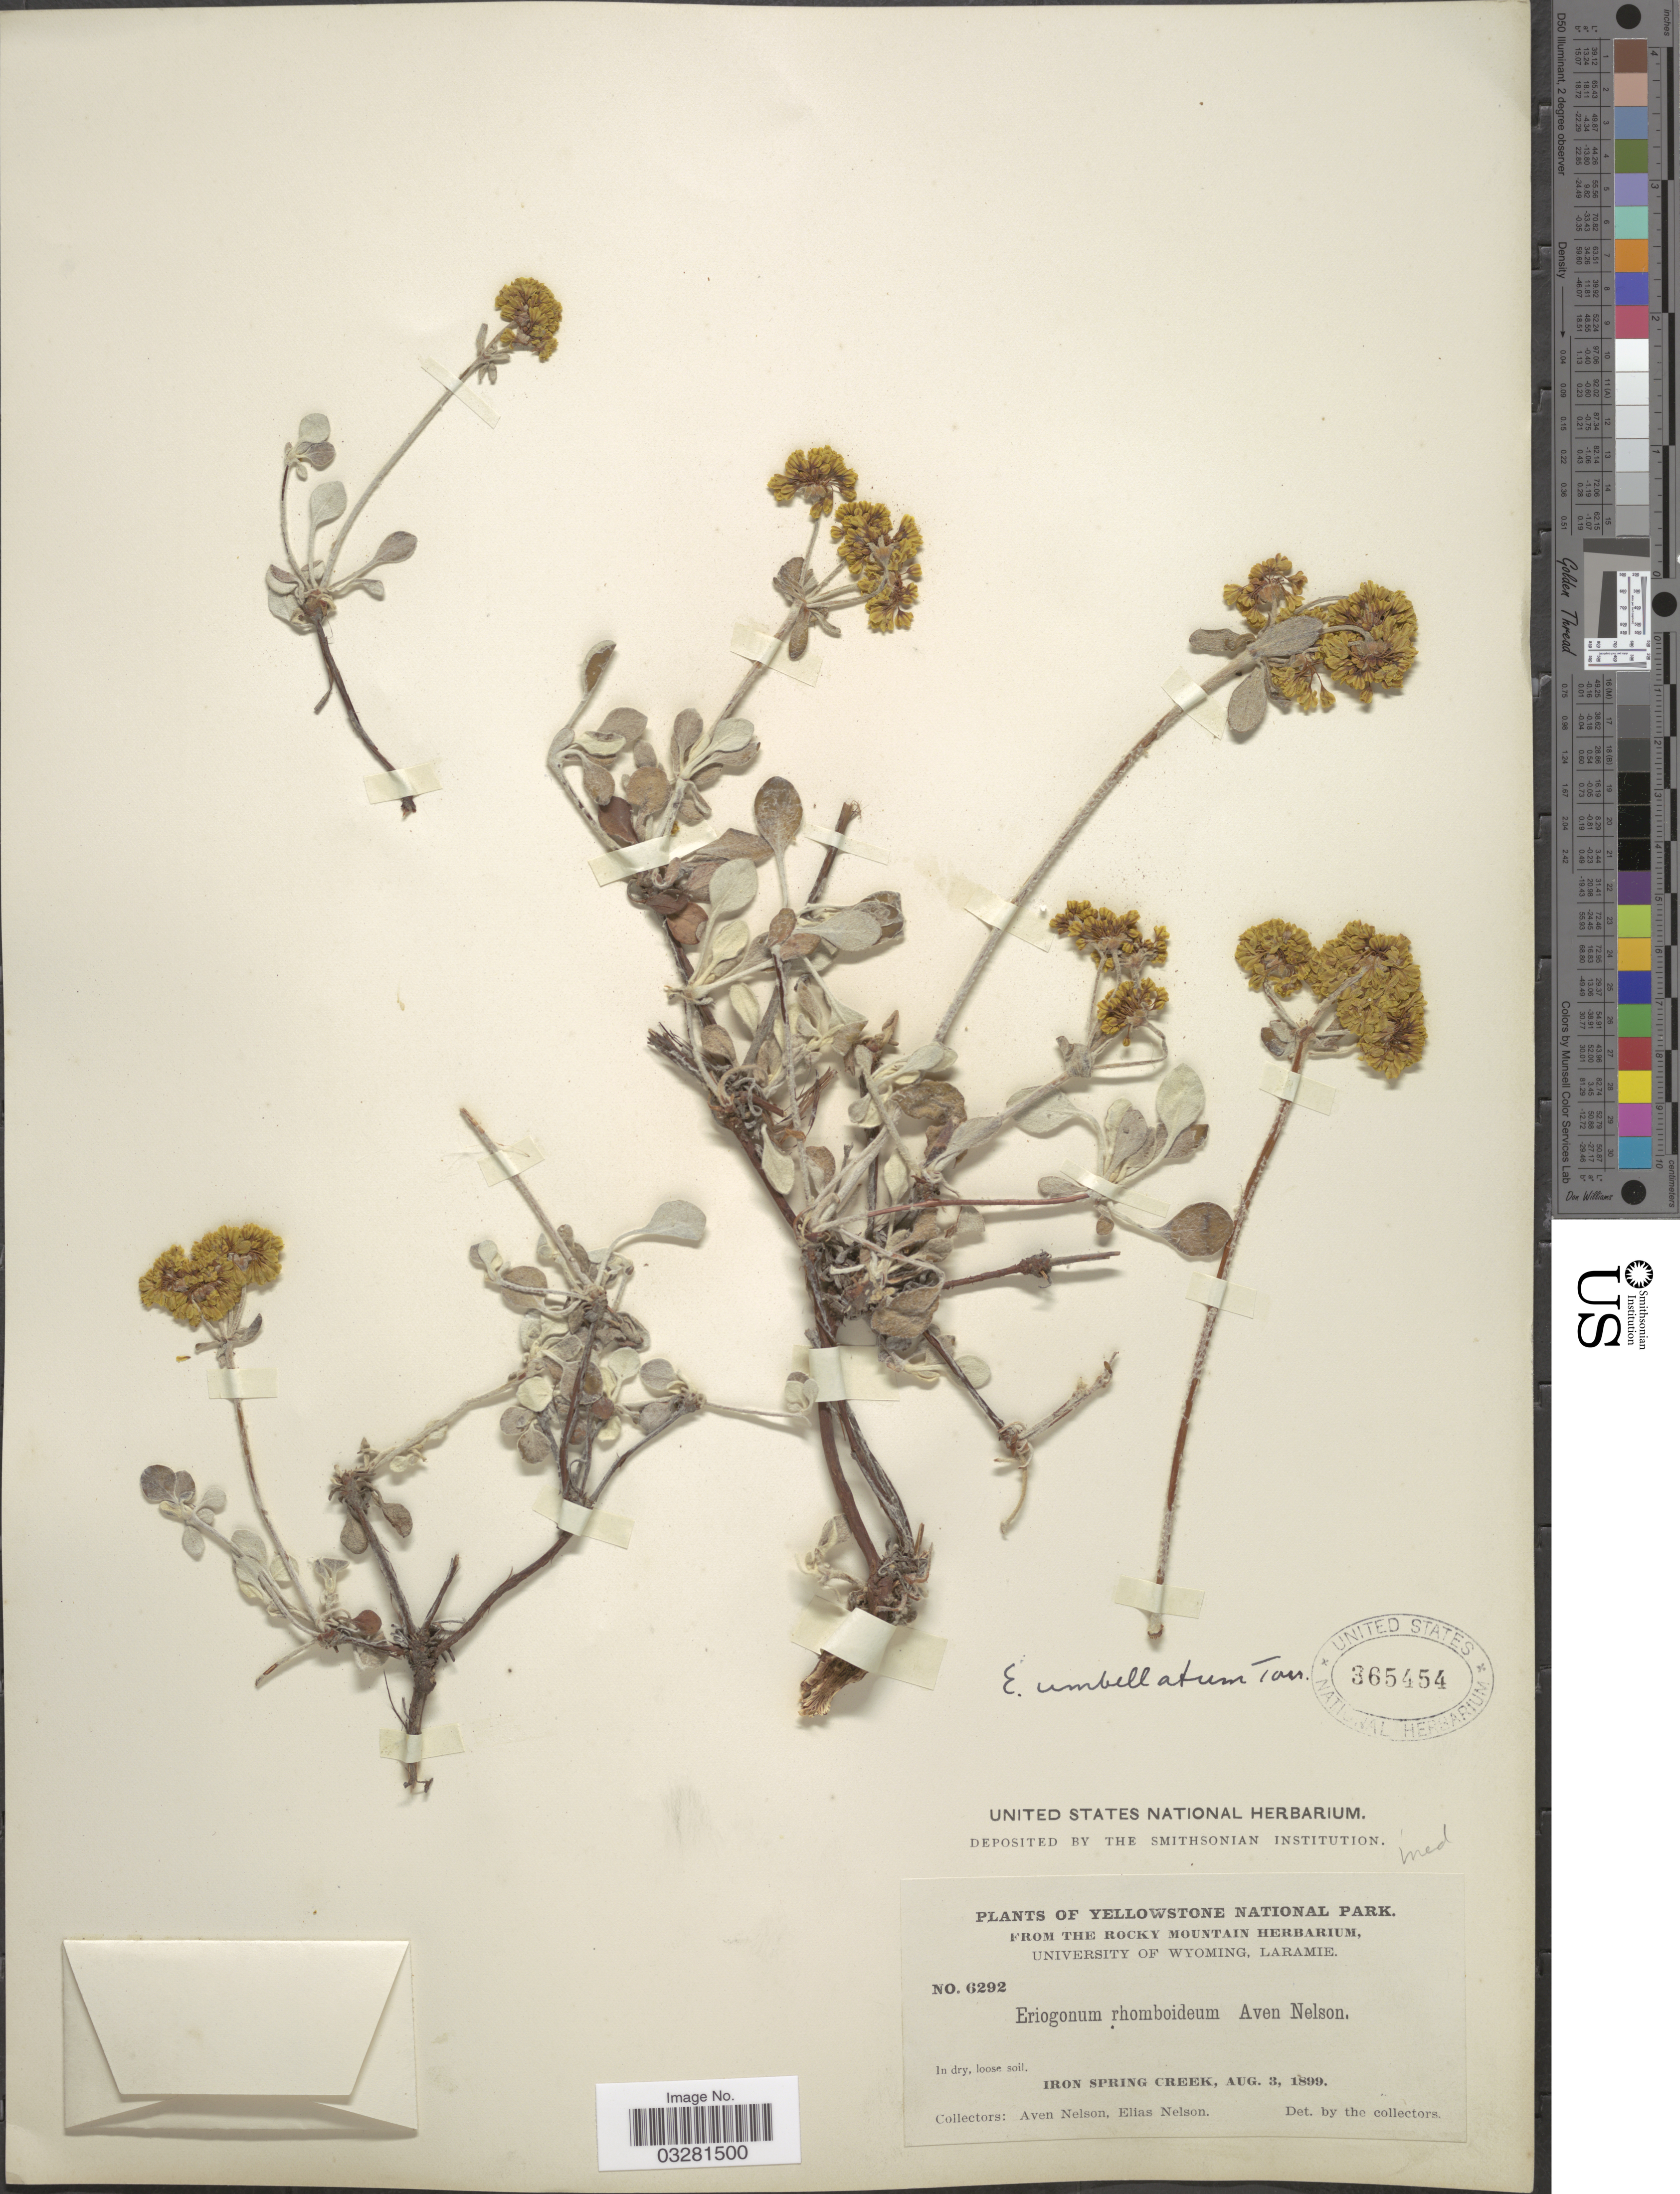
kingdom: Plantae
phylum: Tracheophyta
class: Magnoliopsida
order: Caryophyllales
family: Polygonaceae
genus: Eriogonum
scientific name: Eriogonum umbellatum var. umbellatum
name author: Torr.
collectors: A. Nelson & E. Nelson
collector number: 6292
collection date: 1899-08-03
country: United States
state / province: Wyoming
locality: Yellowstone National Park. Iron Spring Creek.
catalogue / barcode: US 365454